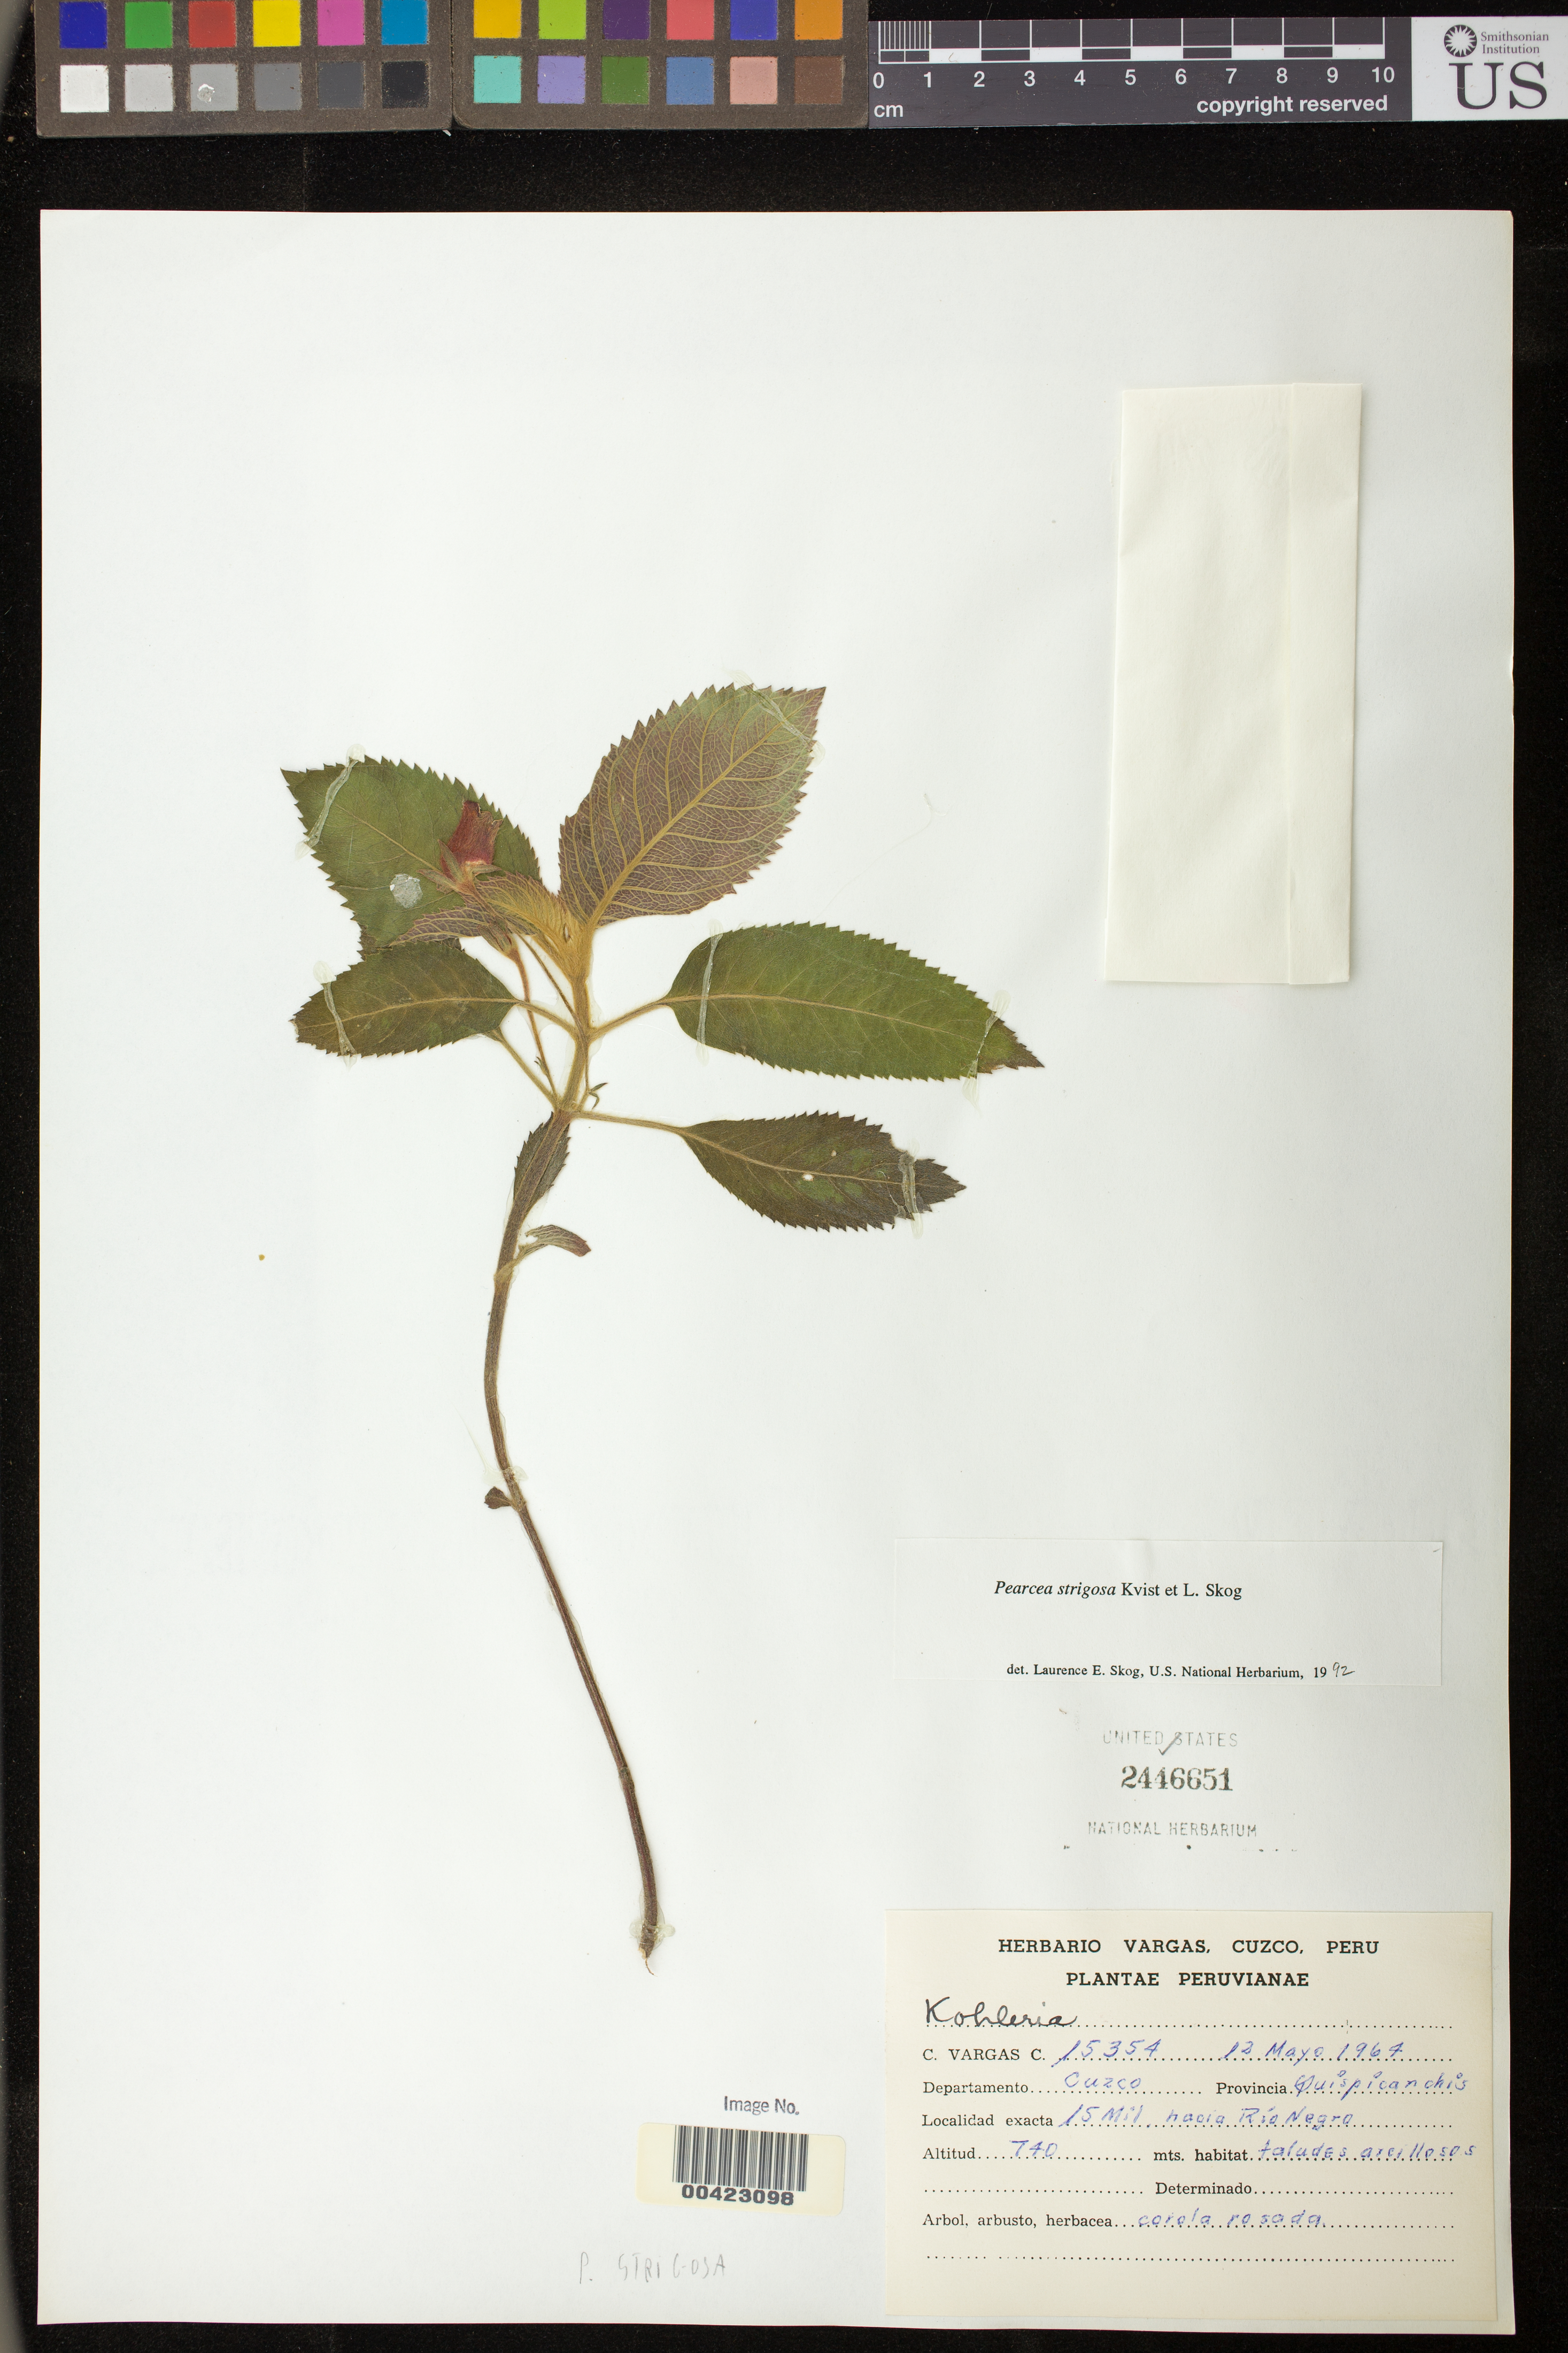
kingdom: Plantae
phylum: Tracheophyta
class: Magnoliopsida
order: Lamiales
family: Gesneriaceae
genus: Pearcea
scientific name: Pearcea strigosa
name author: L.P. Kvist & L.E. Skog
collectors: C. Vargas C.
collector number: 15354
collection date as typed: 12 May 1964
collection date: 1964-05-12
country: Peru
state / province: Cusco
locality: Prov. Quispicanchis; 15 mil hacia Rio Negro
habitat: Caludes arcillosas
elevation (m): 740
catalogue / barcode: US 2446651